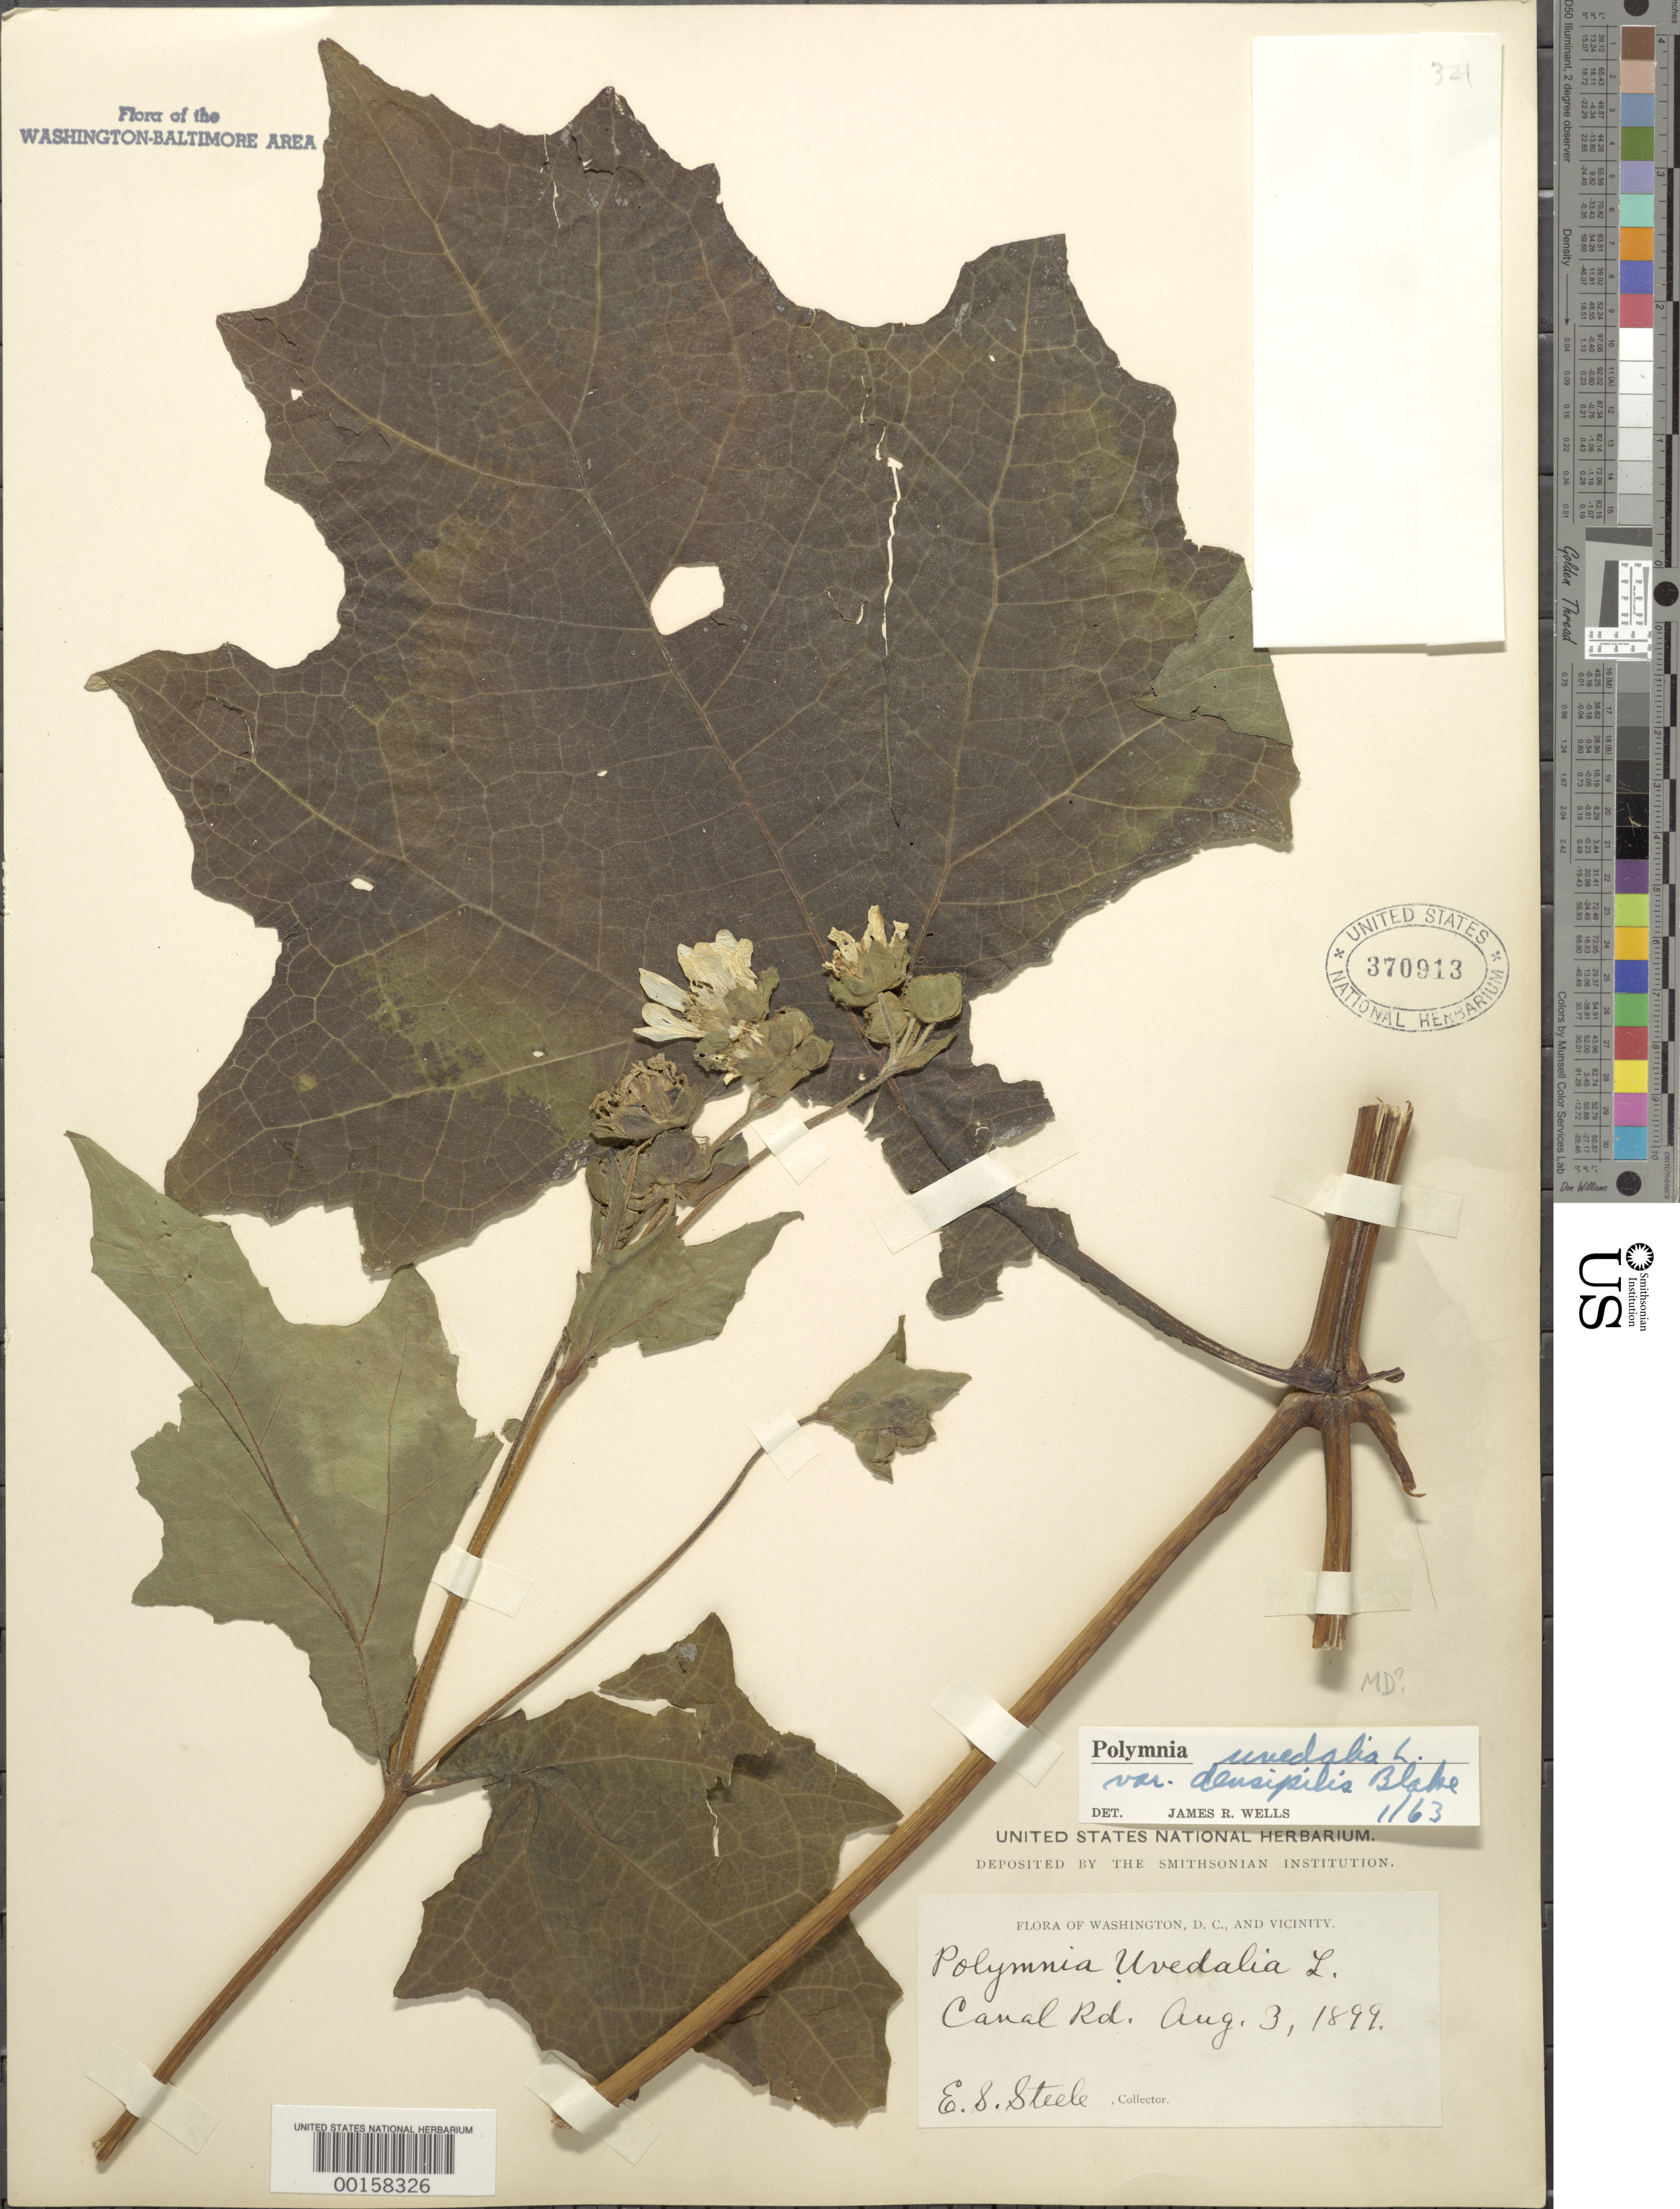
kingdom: Plantae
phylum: Tracheophyta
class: Magnoliopsida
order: Asterales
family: Asteraceae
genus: Smallanthus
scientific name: Smallanthus uvedalia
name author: (L.) Mack. ex Mack.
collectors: E. Steele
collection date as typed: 03 Aug 1899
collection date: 1899-08-03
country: United States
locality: Canal Road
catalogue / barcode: US 370913